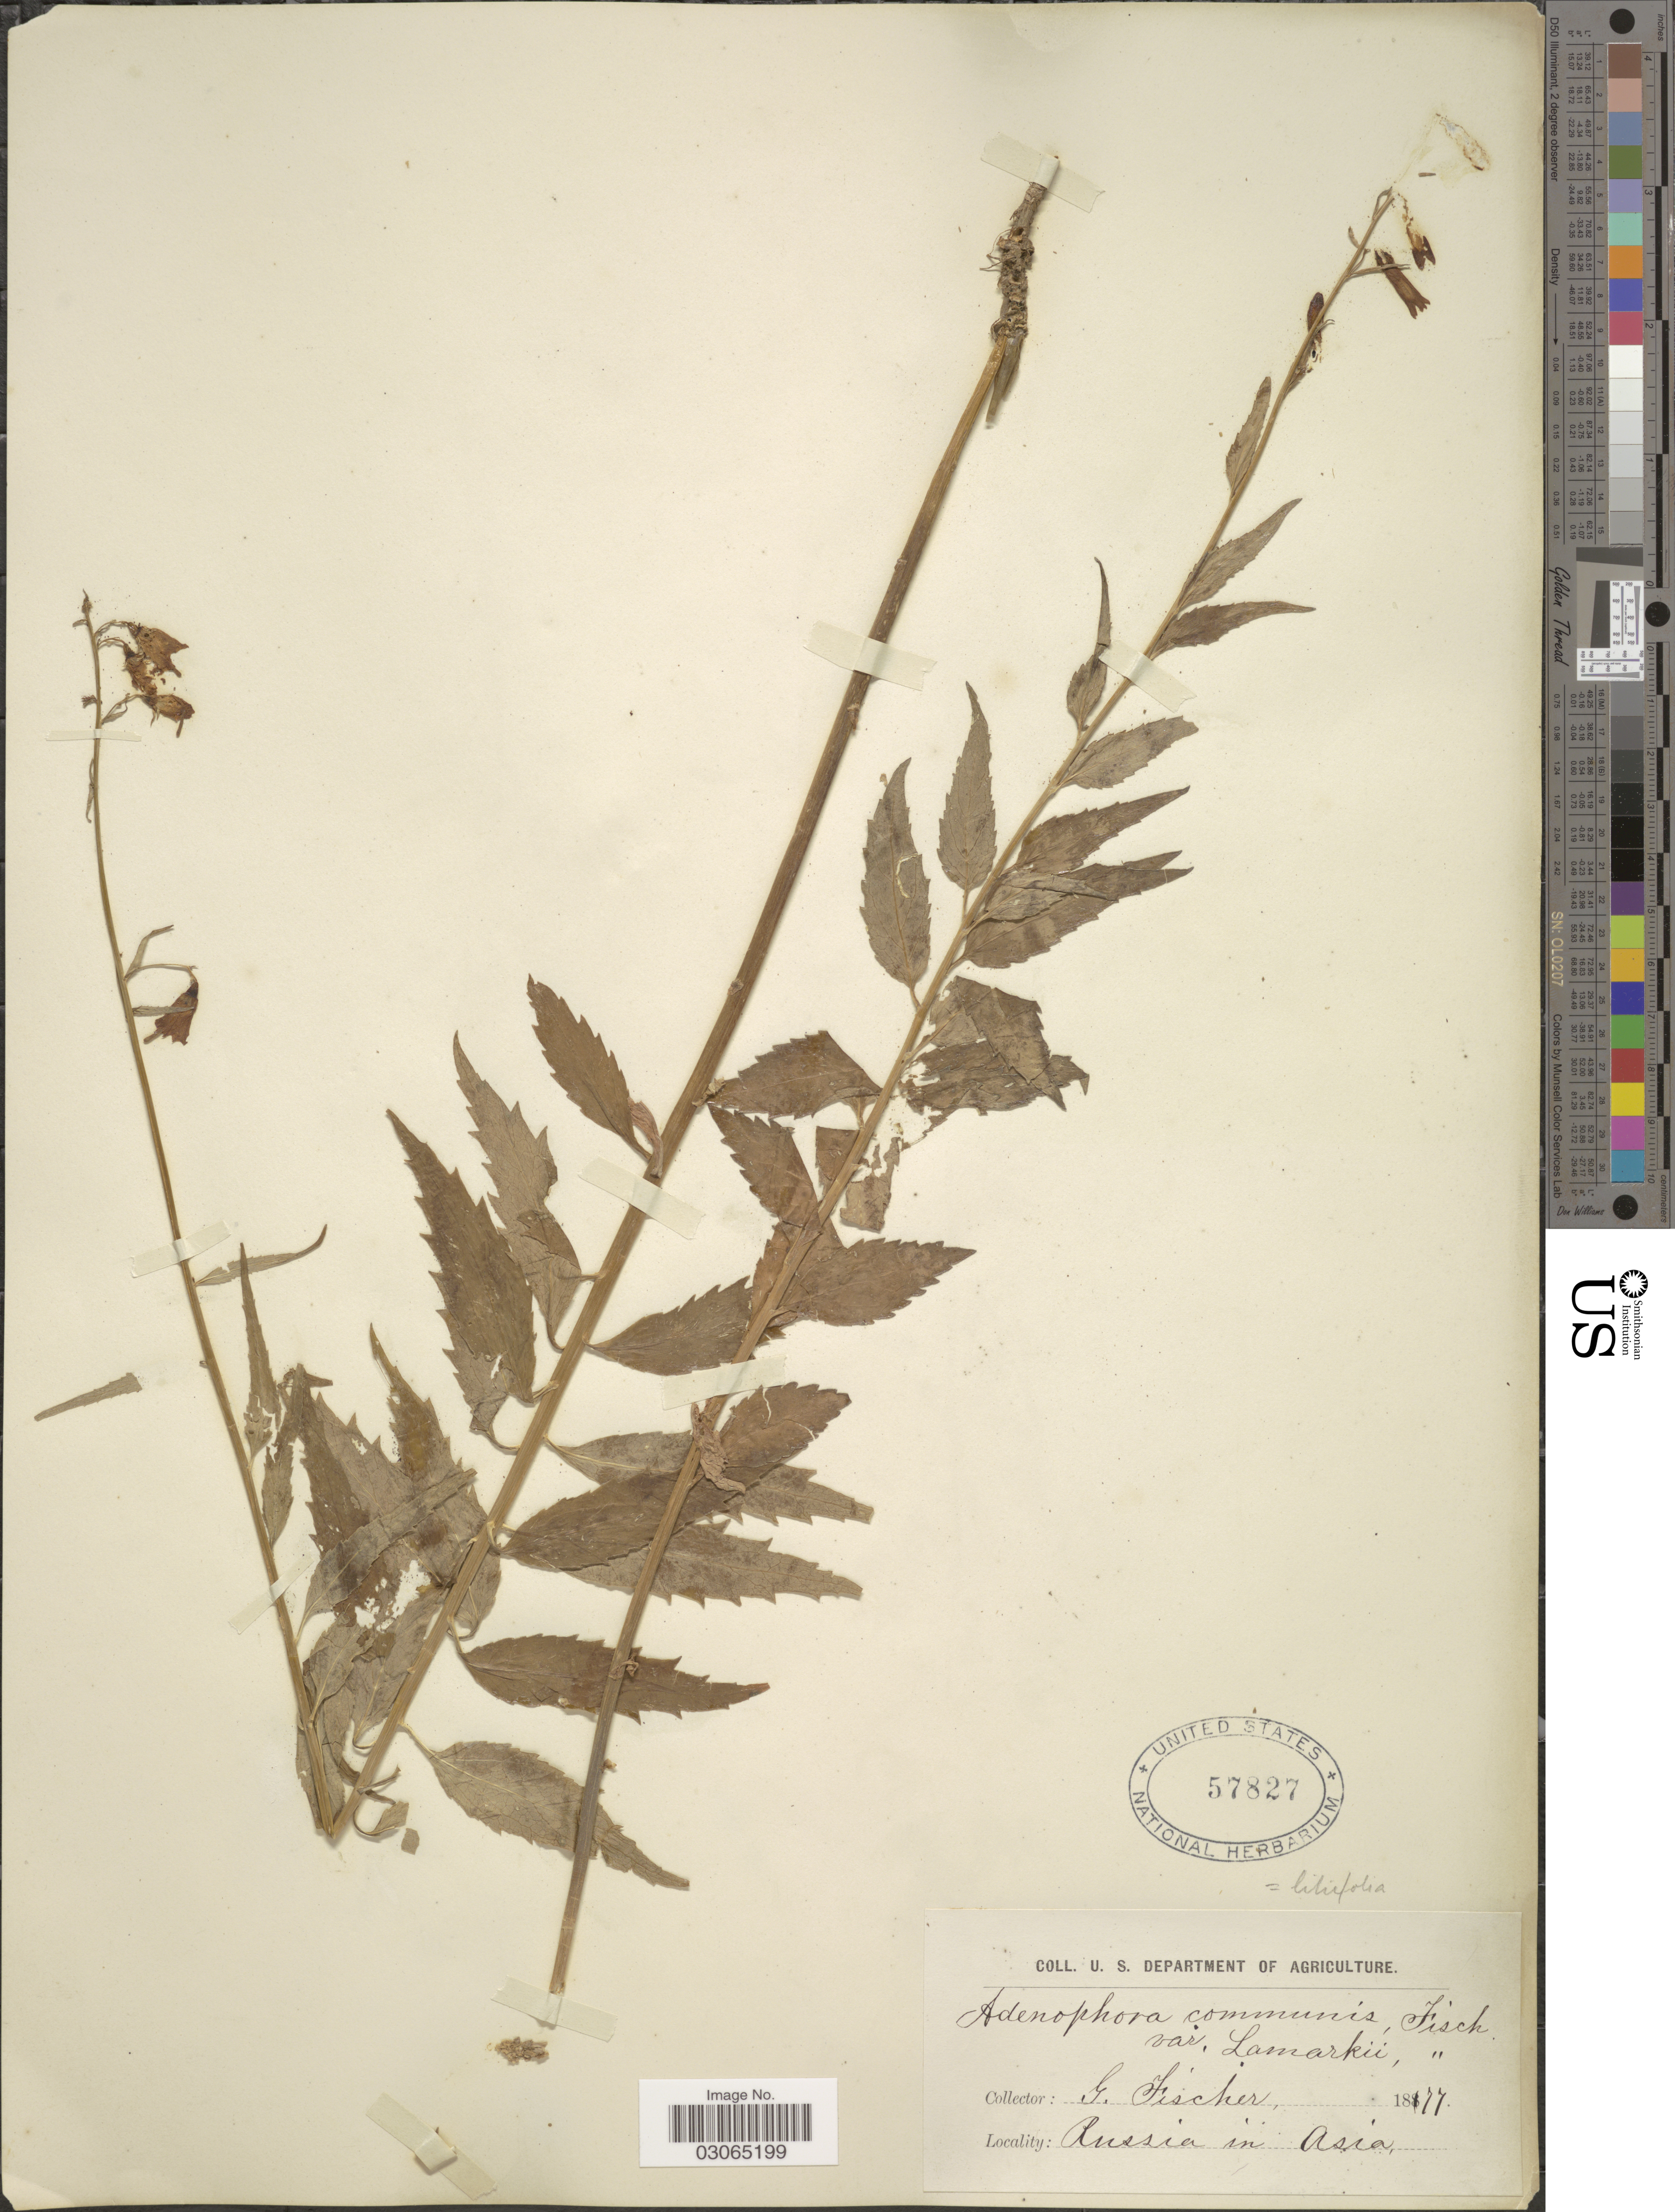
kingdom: Plantae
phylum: Tracheophyta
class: Magnoliopsida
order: Asterales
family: Campanulaceae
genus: Adenophora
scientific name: Adenophora liliifolia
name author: (L.) A. DC.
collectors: G. Fischer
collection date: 1877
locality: Russia in Asia.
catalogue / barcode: US 57827